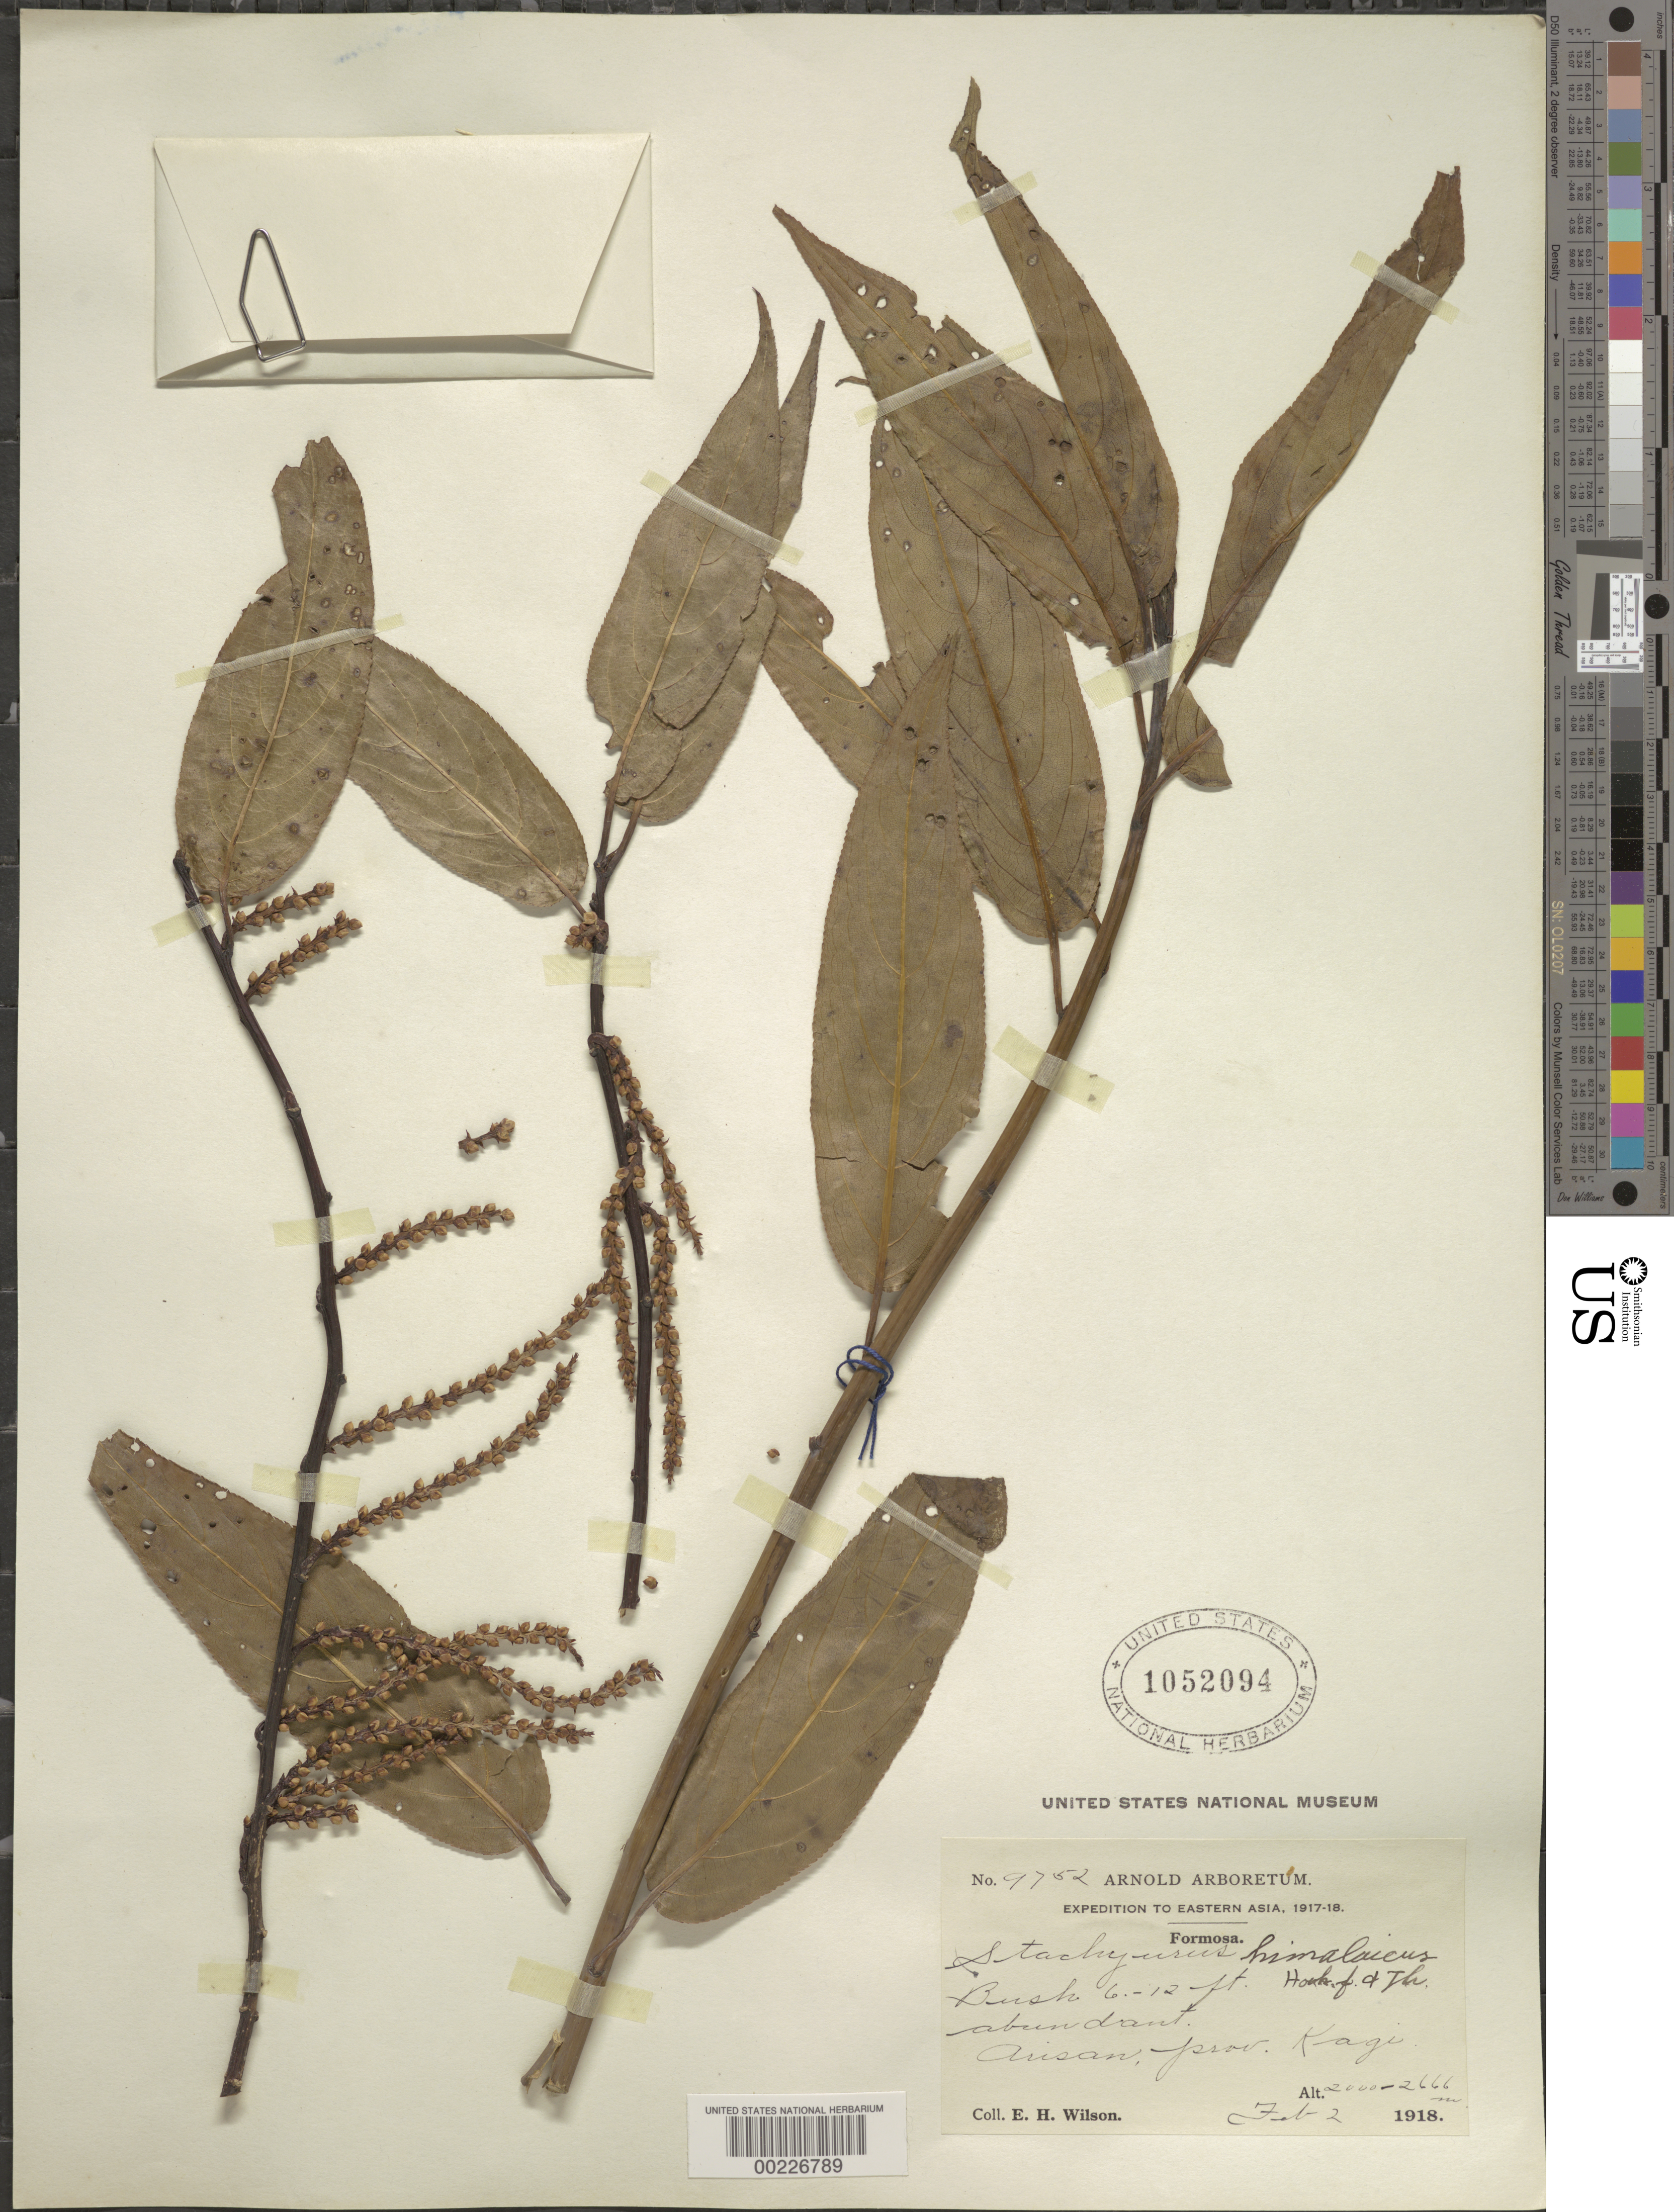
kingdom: Plantae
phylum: Tracheophyta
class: Magnoliopsida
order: Crossosomatales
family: Stachyuraceae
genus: Stachyurus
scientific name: Stachyurus himalaicus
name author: Hook. f. & Thomson ex Benth.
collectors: E. H. Wilson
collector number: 9752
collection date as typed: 02 Feb 1918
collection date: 1918-02-02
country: Taiwan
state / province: Kagi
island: Taiwan [Formosa]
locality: Arisan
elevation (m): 2000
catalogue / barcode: US 1052094